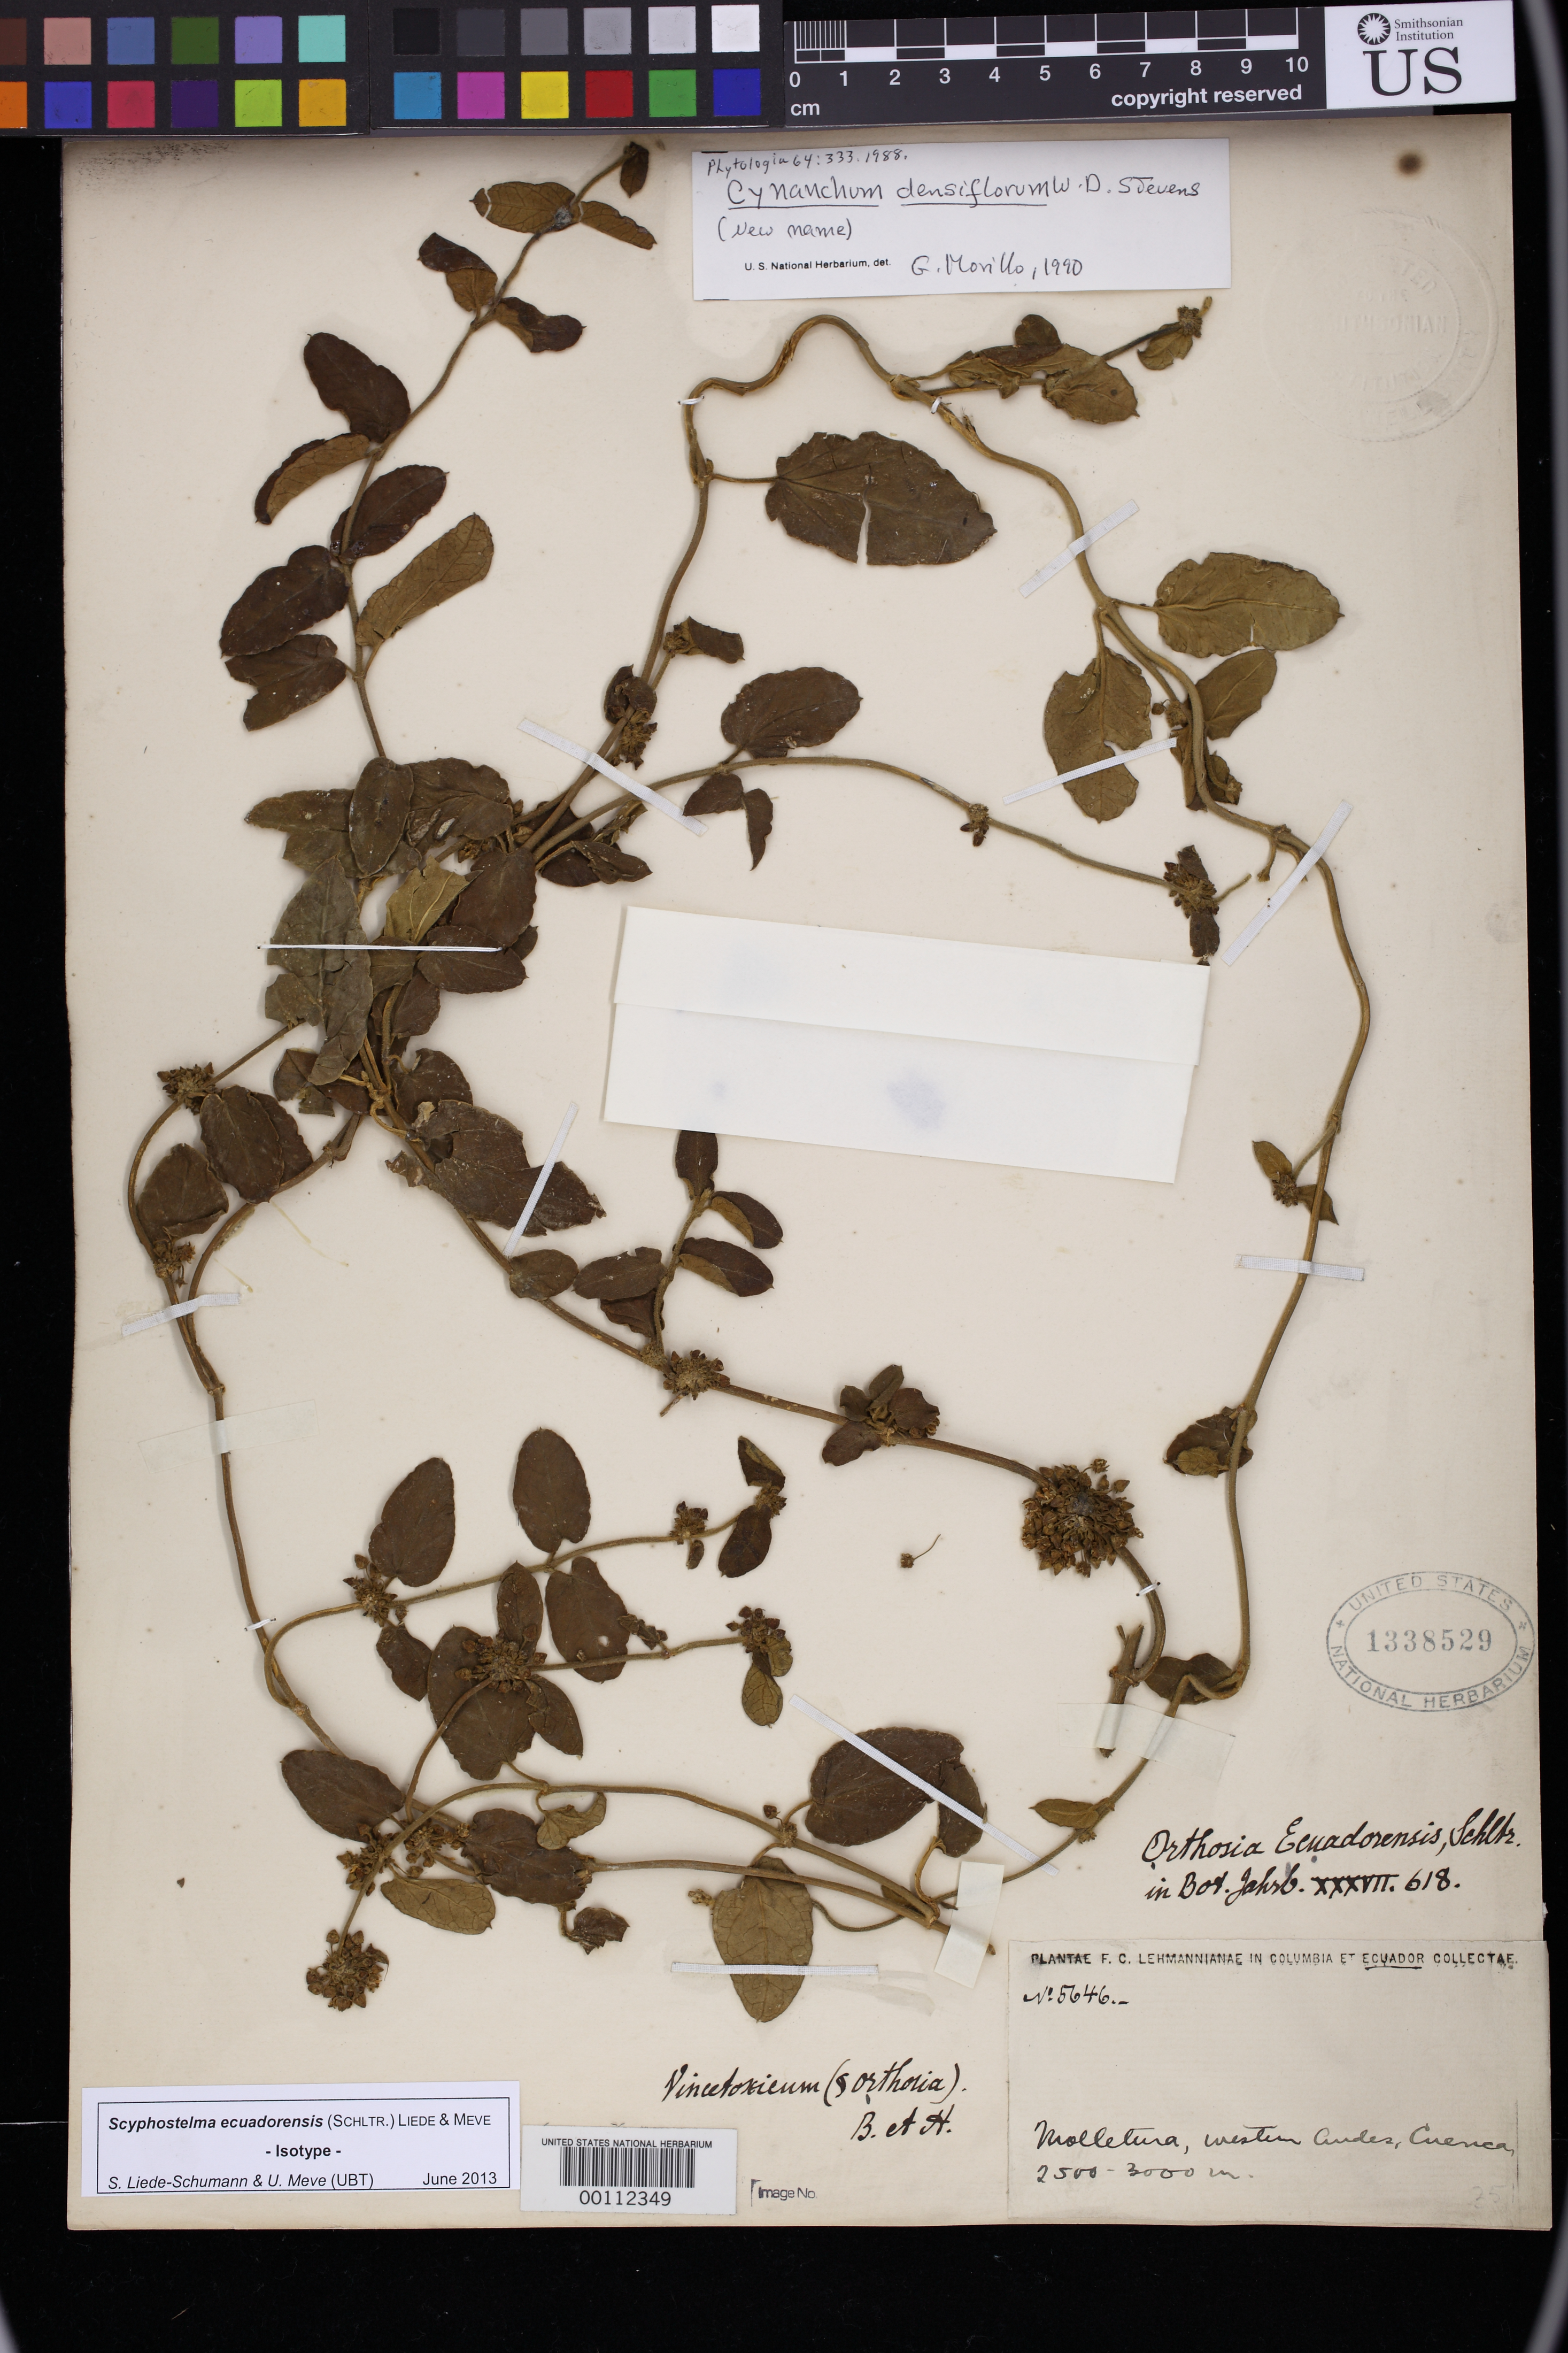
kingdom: Plantae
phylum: Tracheophyta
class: Magnoliopsida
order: Gentianales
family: Apocynaceae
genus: Orthosia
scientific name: Orthosia ecuadorensis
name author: Schltr.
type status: Isotype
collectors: F. C. Lehmann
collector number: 5646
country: Ecuador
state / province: Azuay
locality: Molletura, western Andes, Cuenca.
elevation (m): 2500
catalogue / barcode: US 1338529